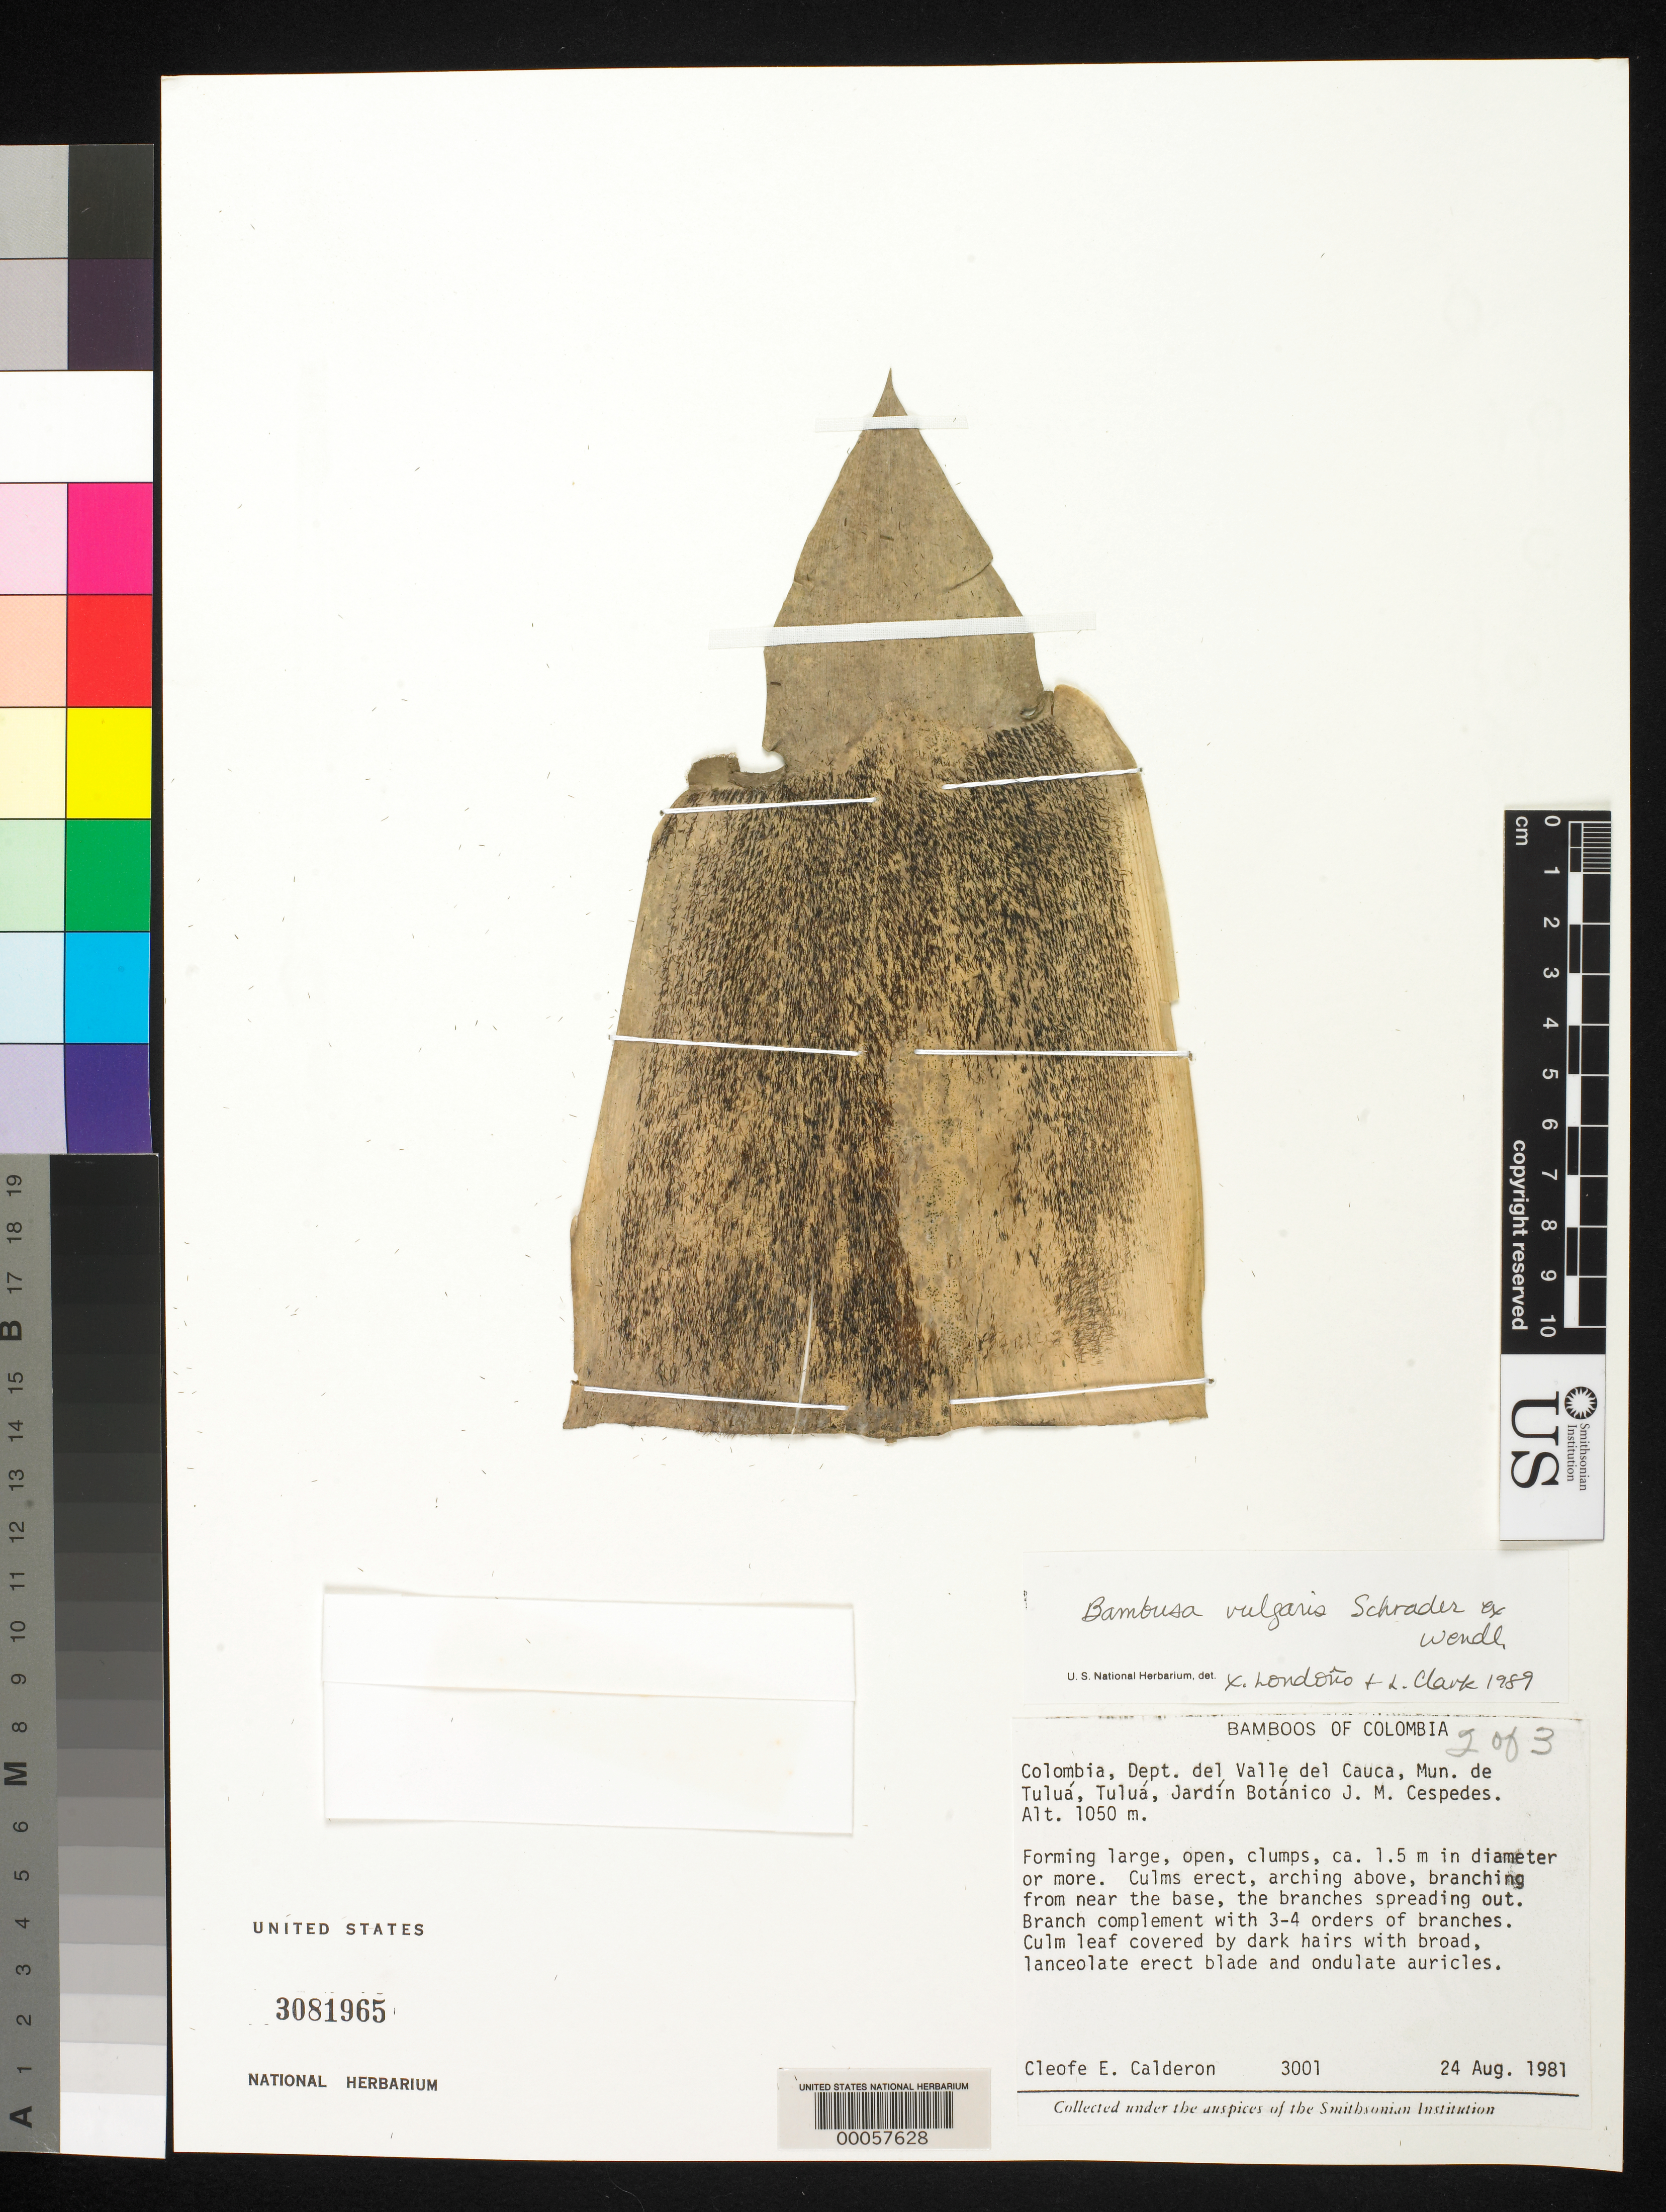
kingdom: Plantae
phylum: Tracheophyta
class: Liliopsida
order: Poales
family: Poaceae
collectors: C. E. Calderón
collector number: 3001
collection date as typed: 24 Aug 1981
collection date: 1981-08-24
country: Colombia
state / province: Valle del Cauca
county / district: Tuluá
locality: Mun. Tulua, Jardin Botanico J.M. Cespedes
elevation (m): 1050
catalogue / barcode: US 3081965